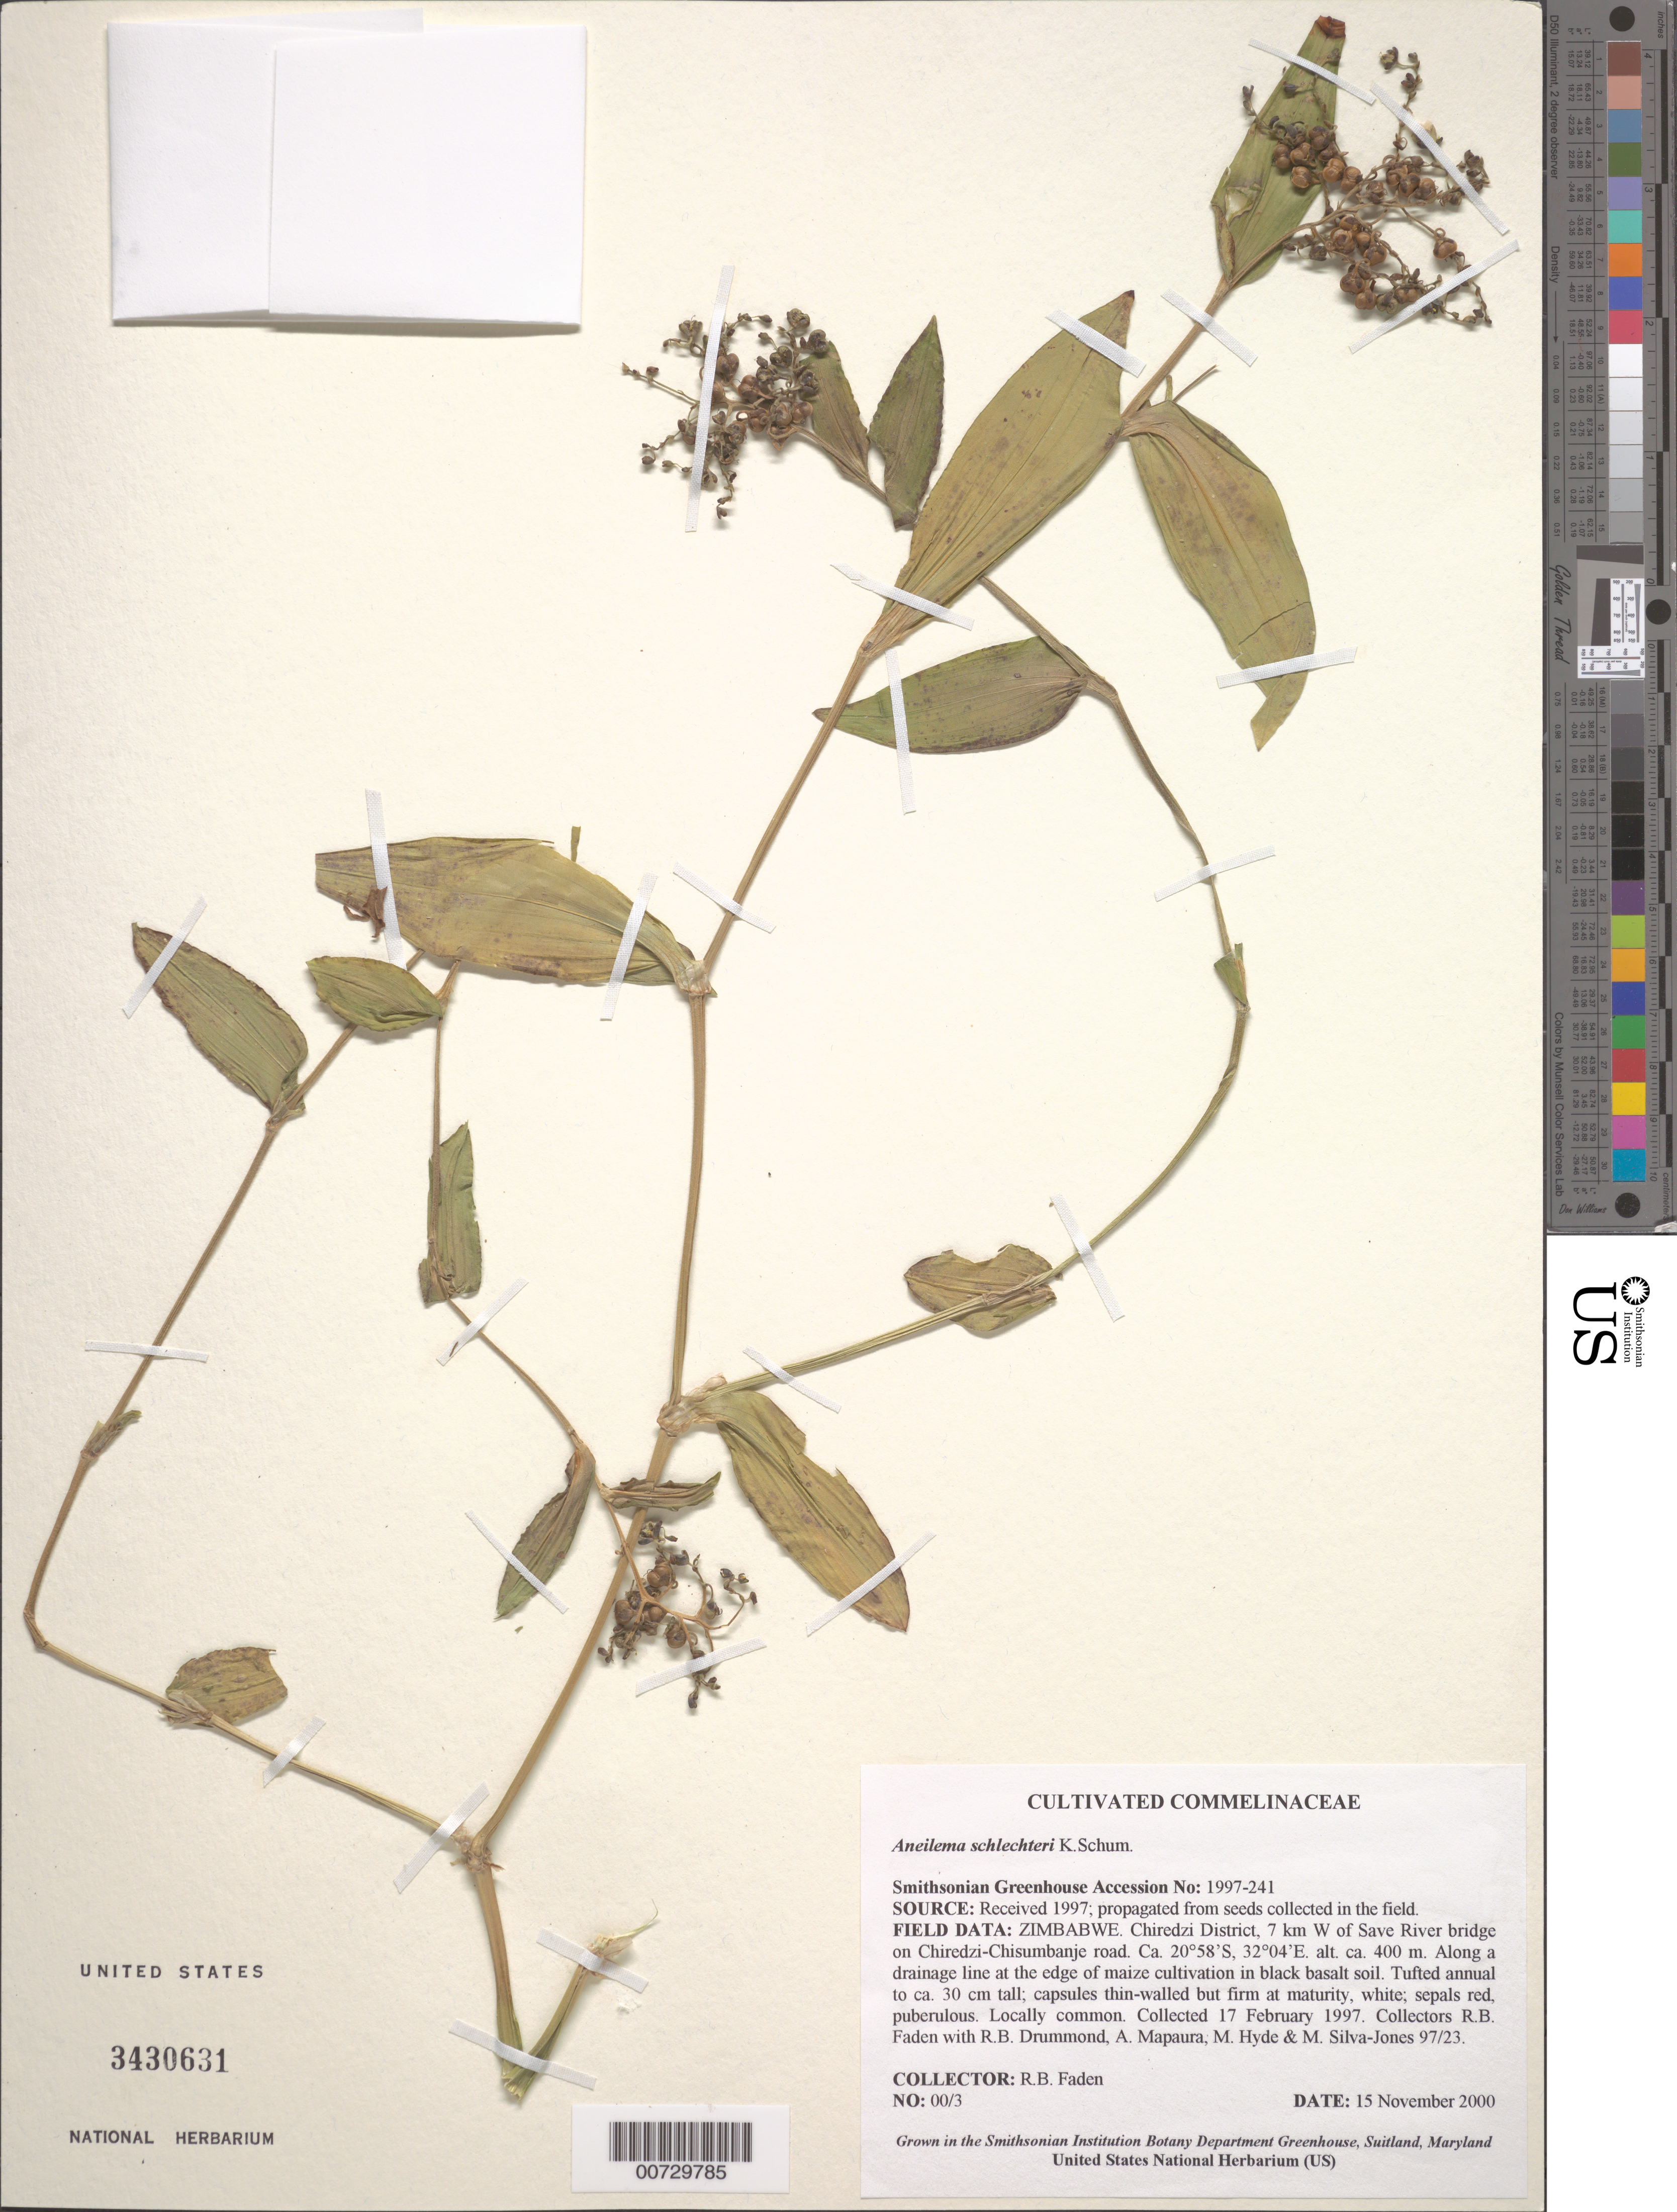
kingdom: Plantae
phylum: Tracheophyta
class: Liliopsida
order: Commelinales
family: Commelinaceae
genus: Aneilema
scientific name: Aneilema schlechteri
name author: Kunth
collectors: R. B. Faden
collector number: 00/3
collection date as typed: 15 Nov 2000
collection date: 2000-11-15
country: United States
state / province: Maryland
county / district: Prince George's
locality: Suitland, Smithsonian Botany Dept. Greenhouse.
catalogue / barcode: US 3430631